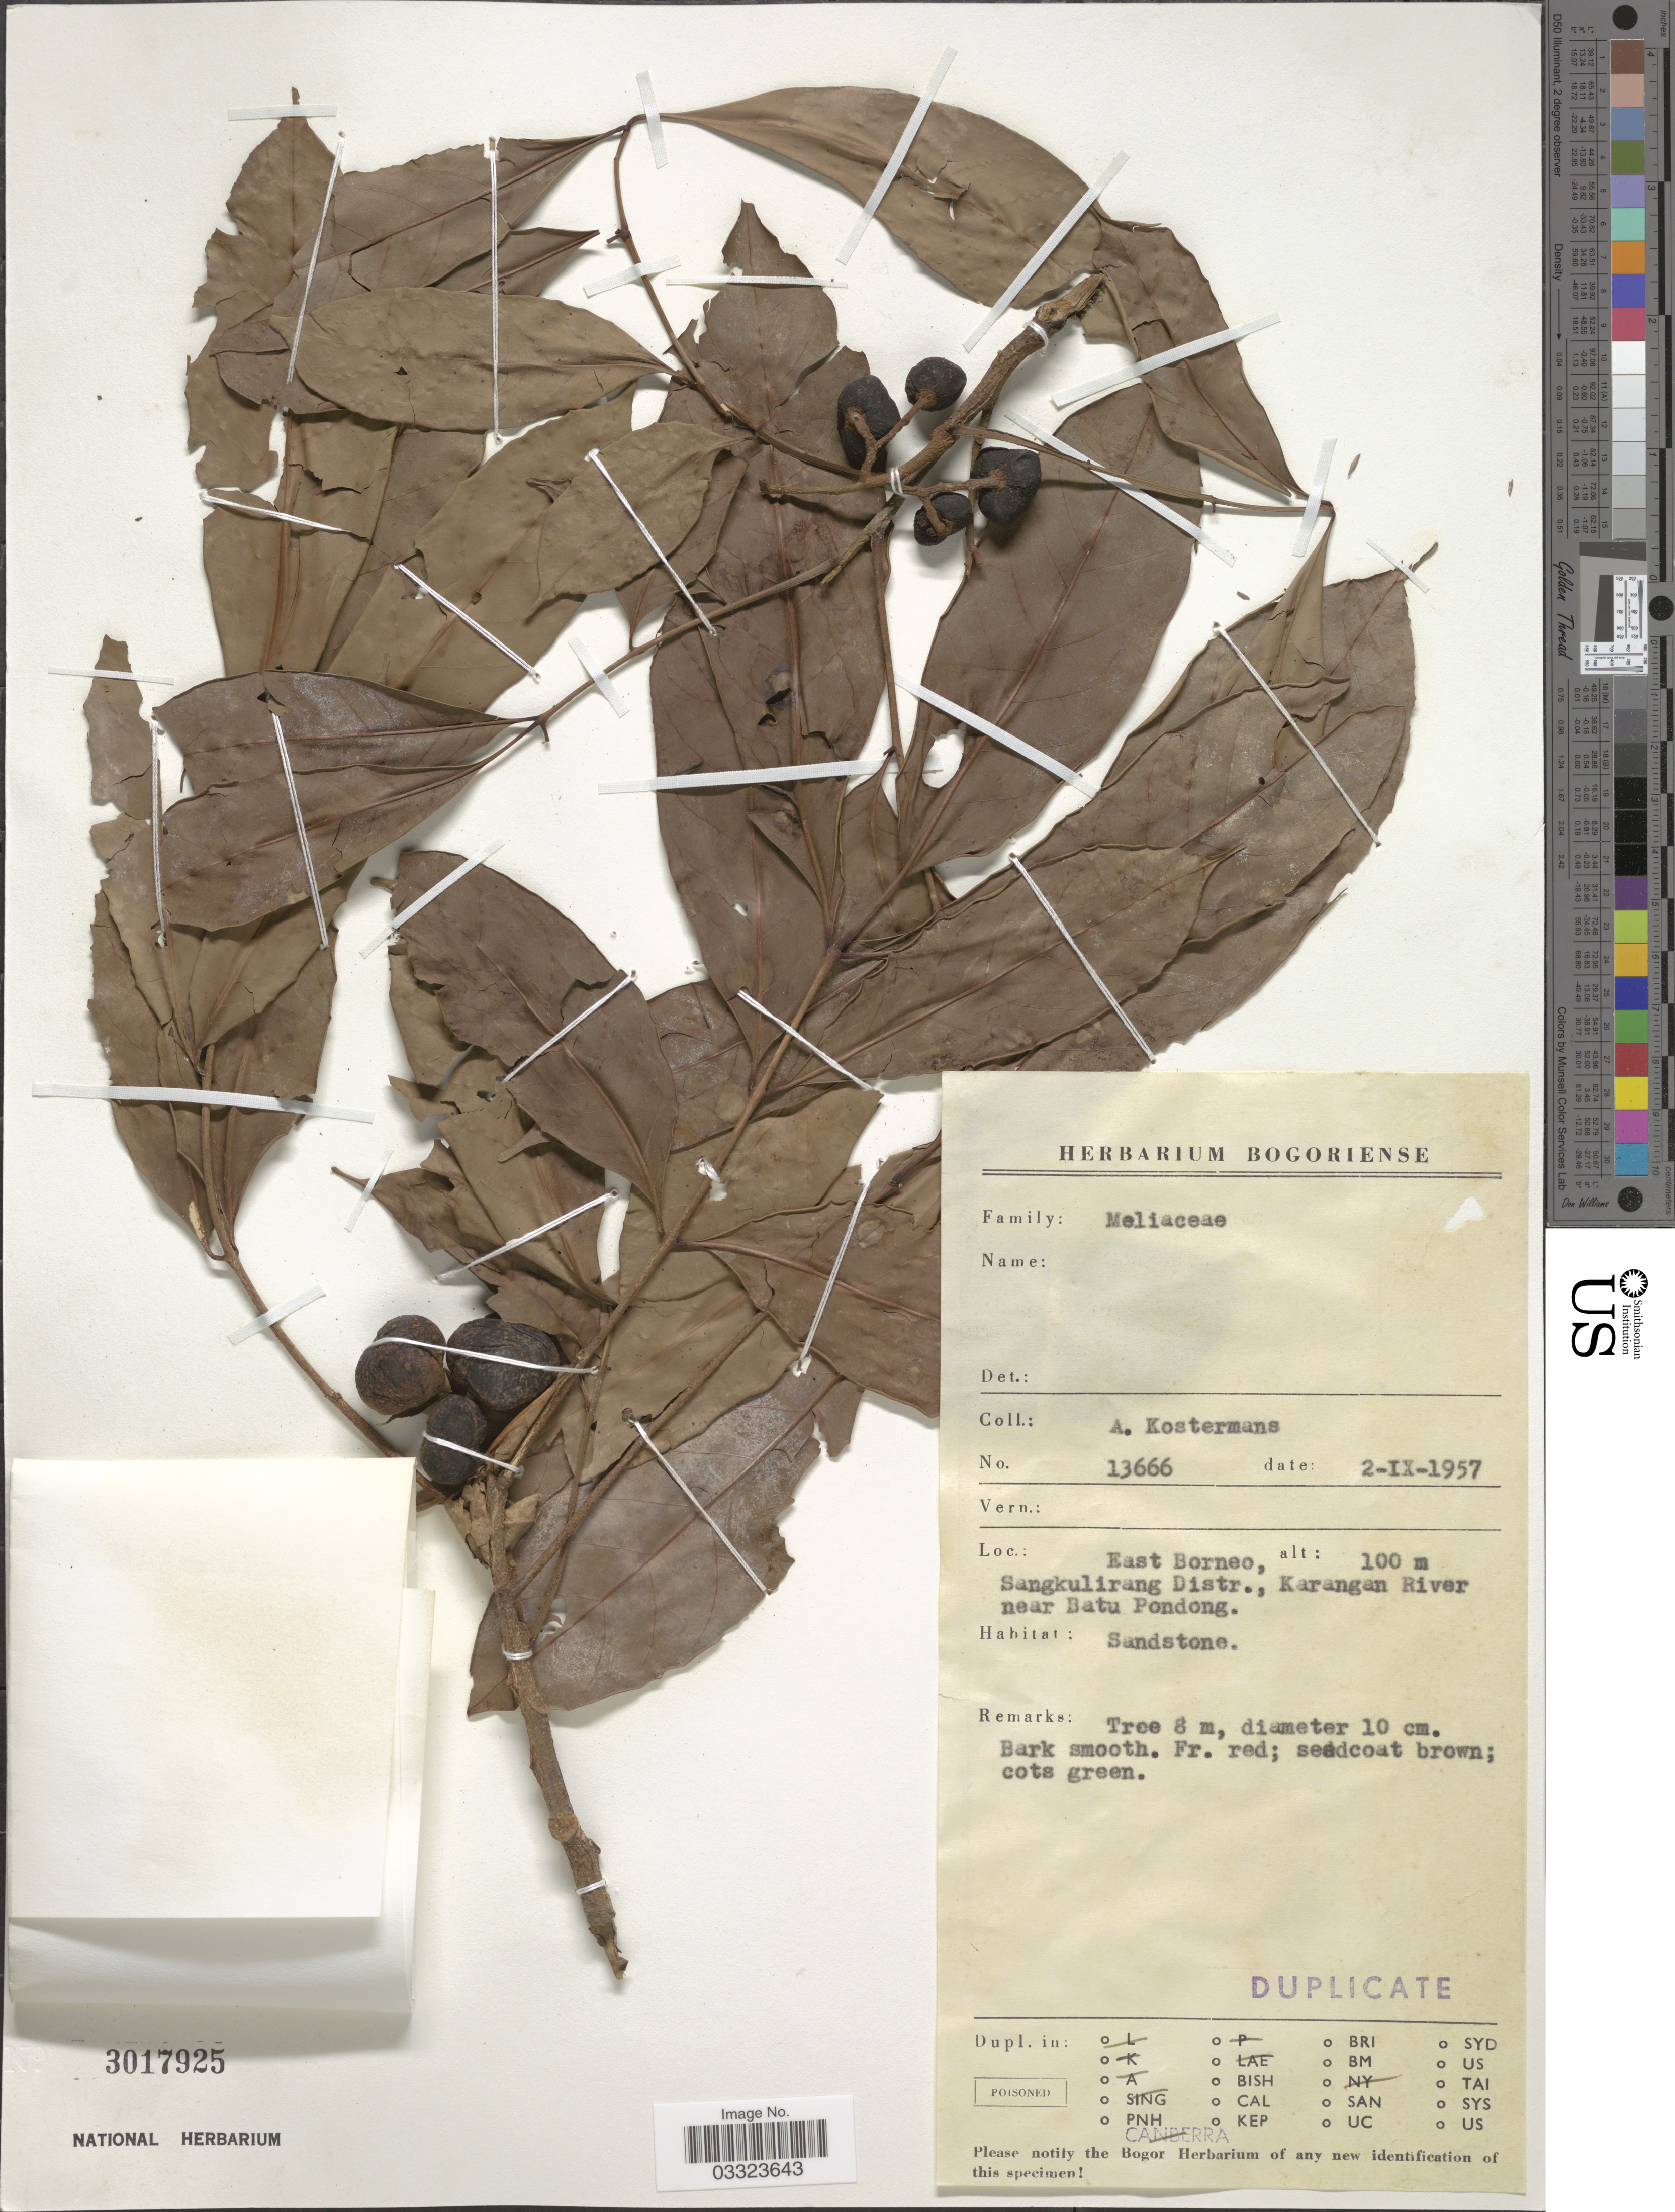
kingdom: Plantae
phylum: Tracheophyta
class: Magnoliopsida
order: Sapindales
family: Meliaceae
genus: Goniocheton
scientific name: Goniocheton arborescens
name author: Blume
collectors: A. J. G. Kostermans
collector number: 13666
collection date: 1957-09-02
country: Indonesia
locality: East Borneo, Sangkulirang Distr., Karangan River near Batu Pondong.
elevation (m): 100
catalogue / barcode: US 3017925